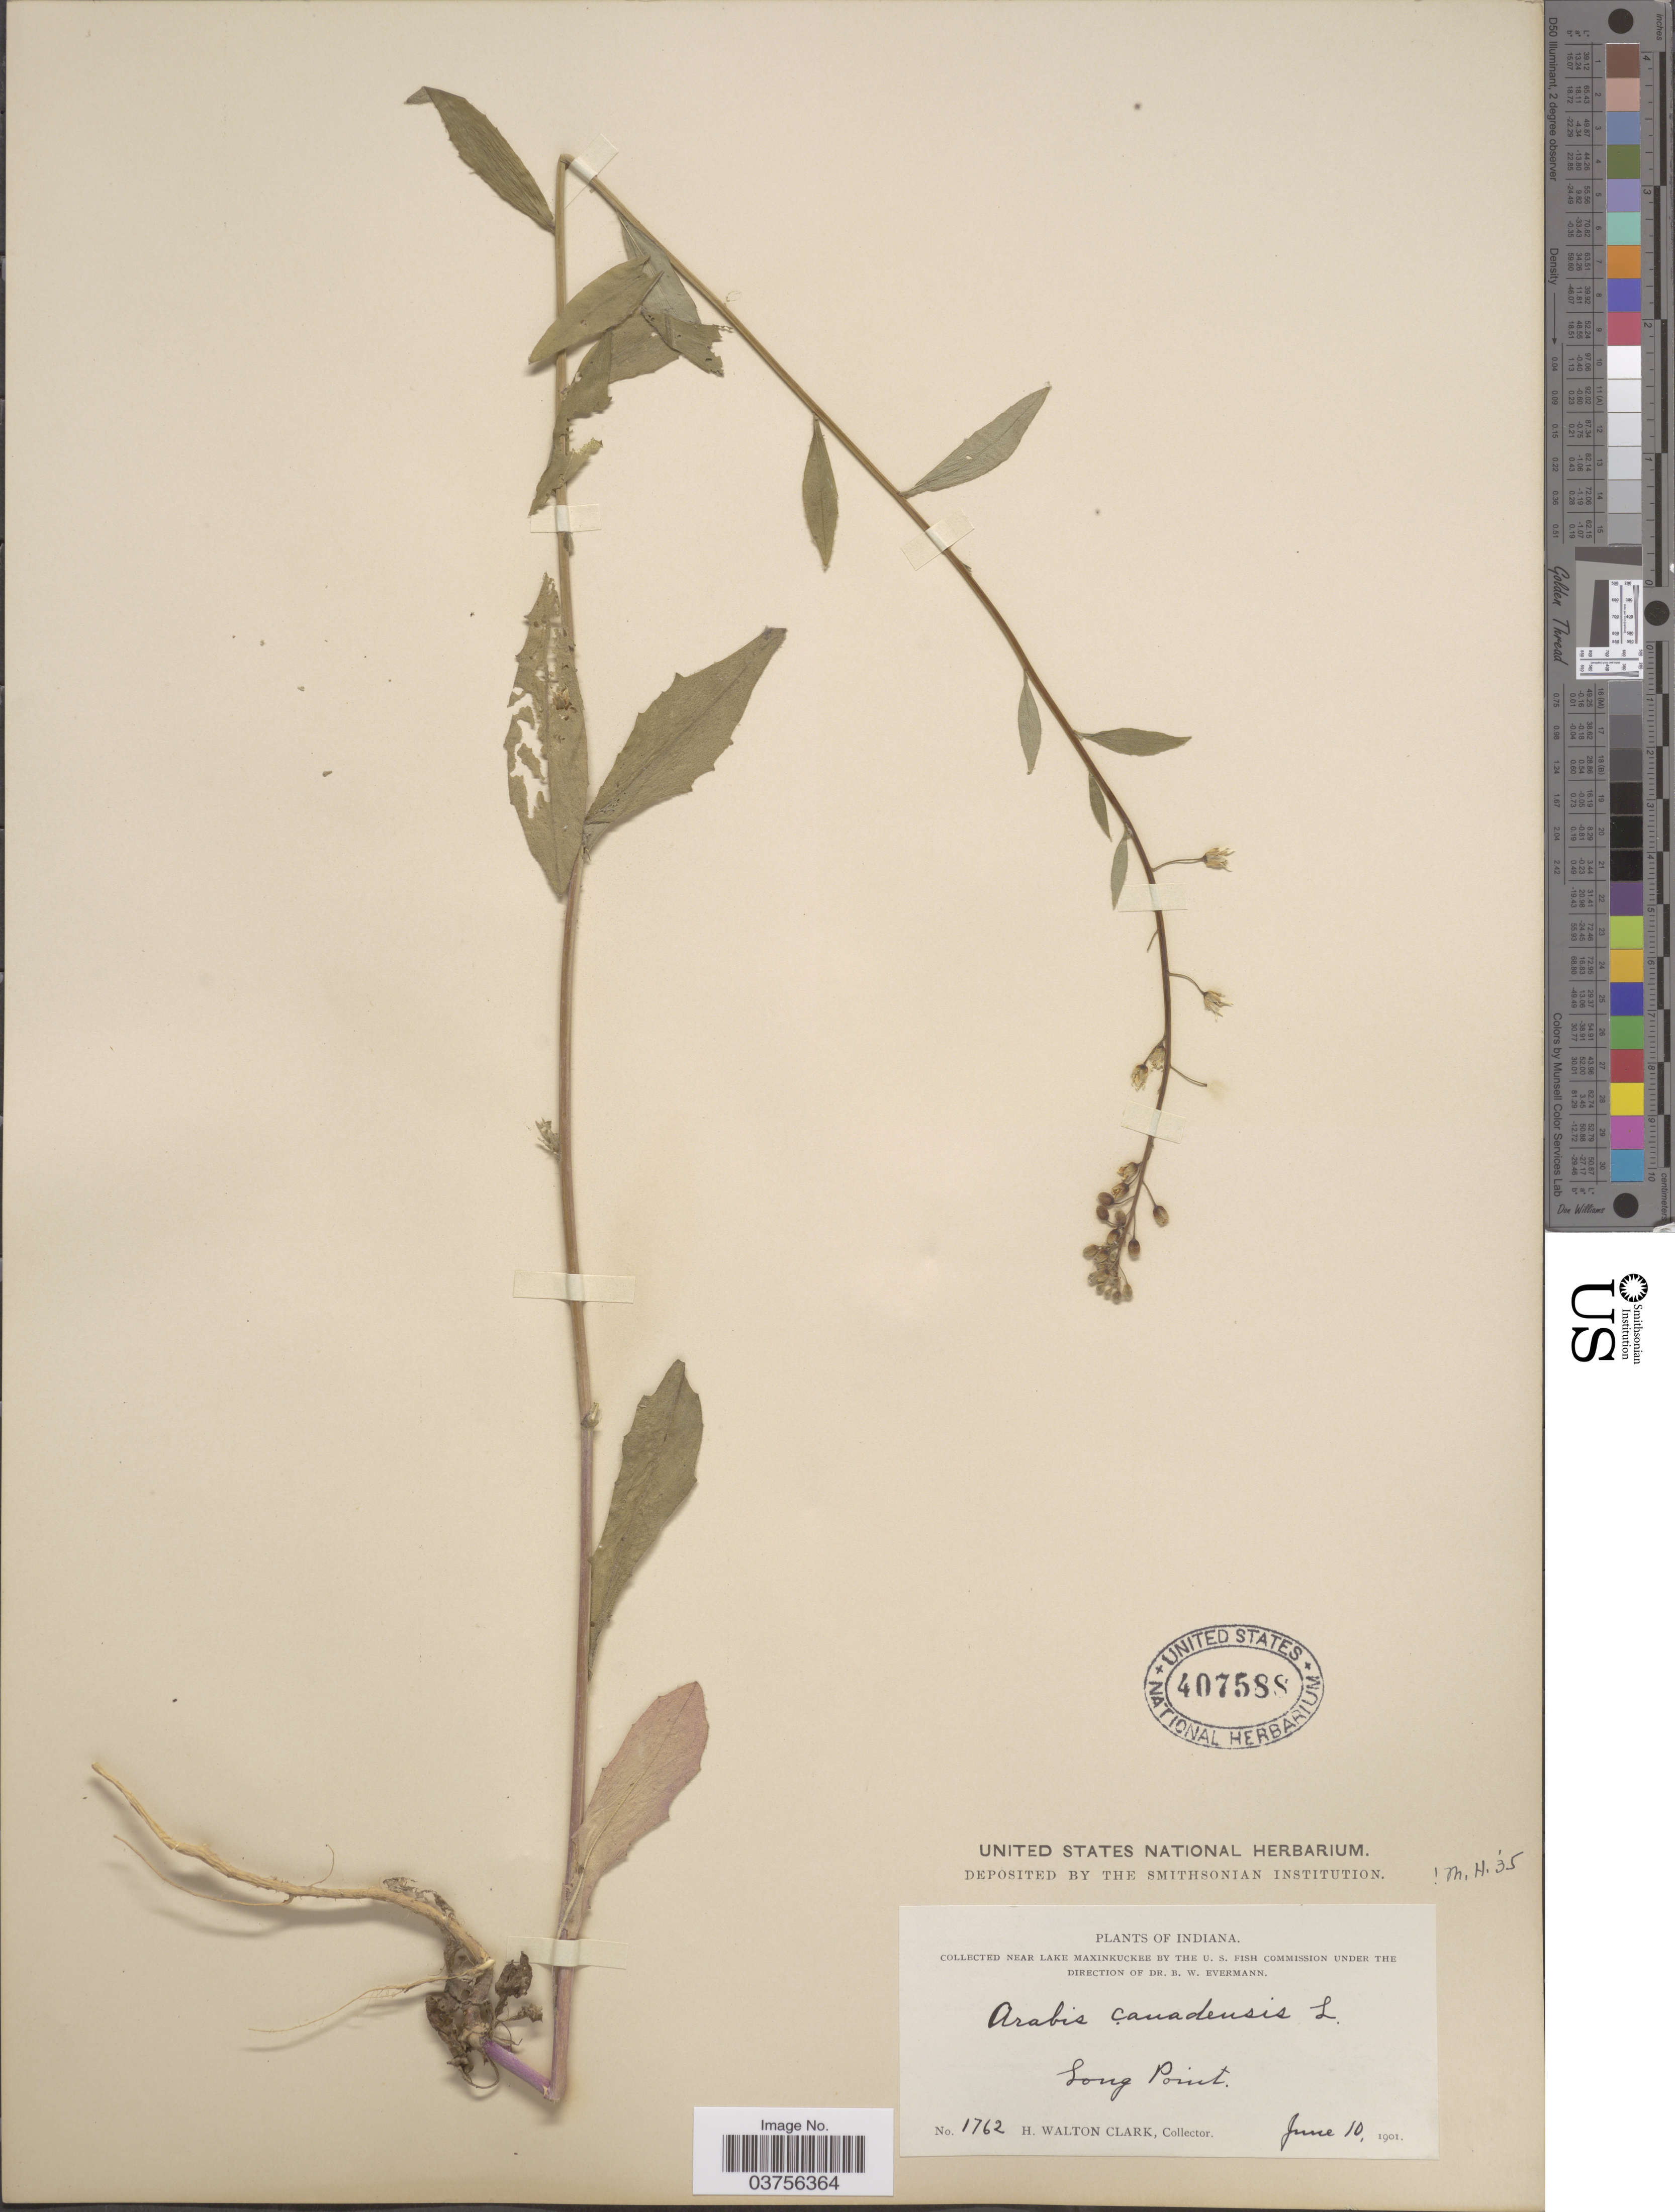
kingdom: Plantae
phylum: Tracheophyta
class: Magnoliopsida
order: Brassicales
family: Brassicaceae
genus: Arabis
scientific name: Arabis canadensis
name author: L.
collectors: H. W. Clark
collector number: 1762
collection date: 1901-06-10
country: United States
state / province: Indiana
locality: Near Lake Maxinkuckee. Long Point.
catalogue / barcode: US 407588